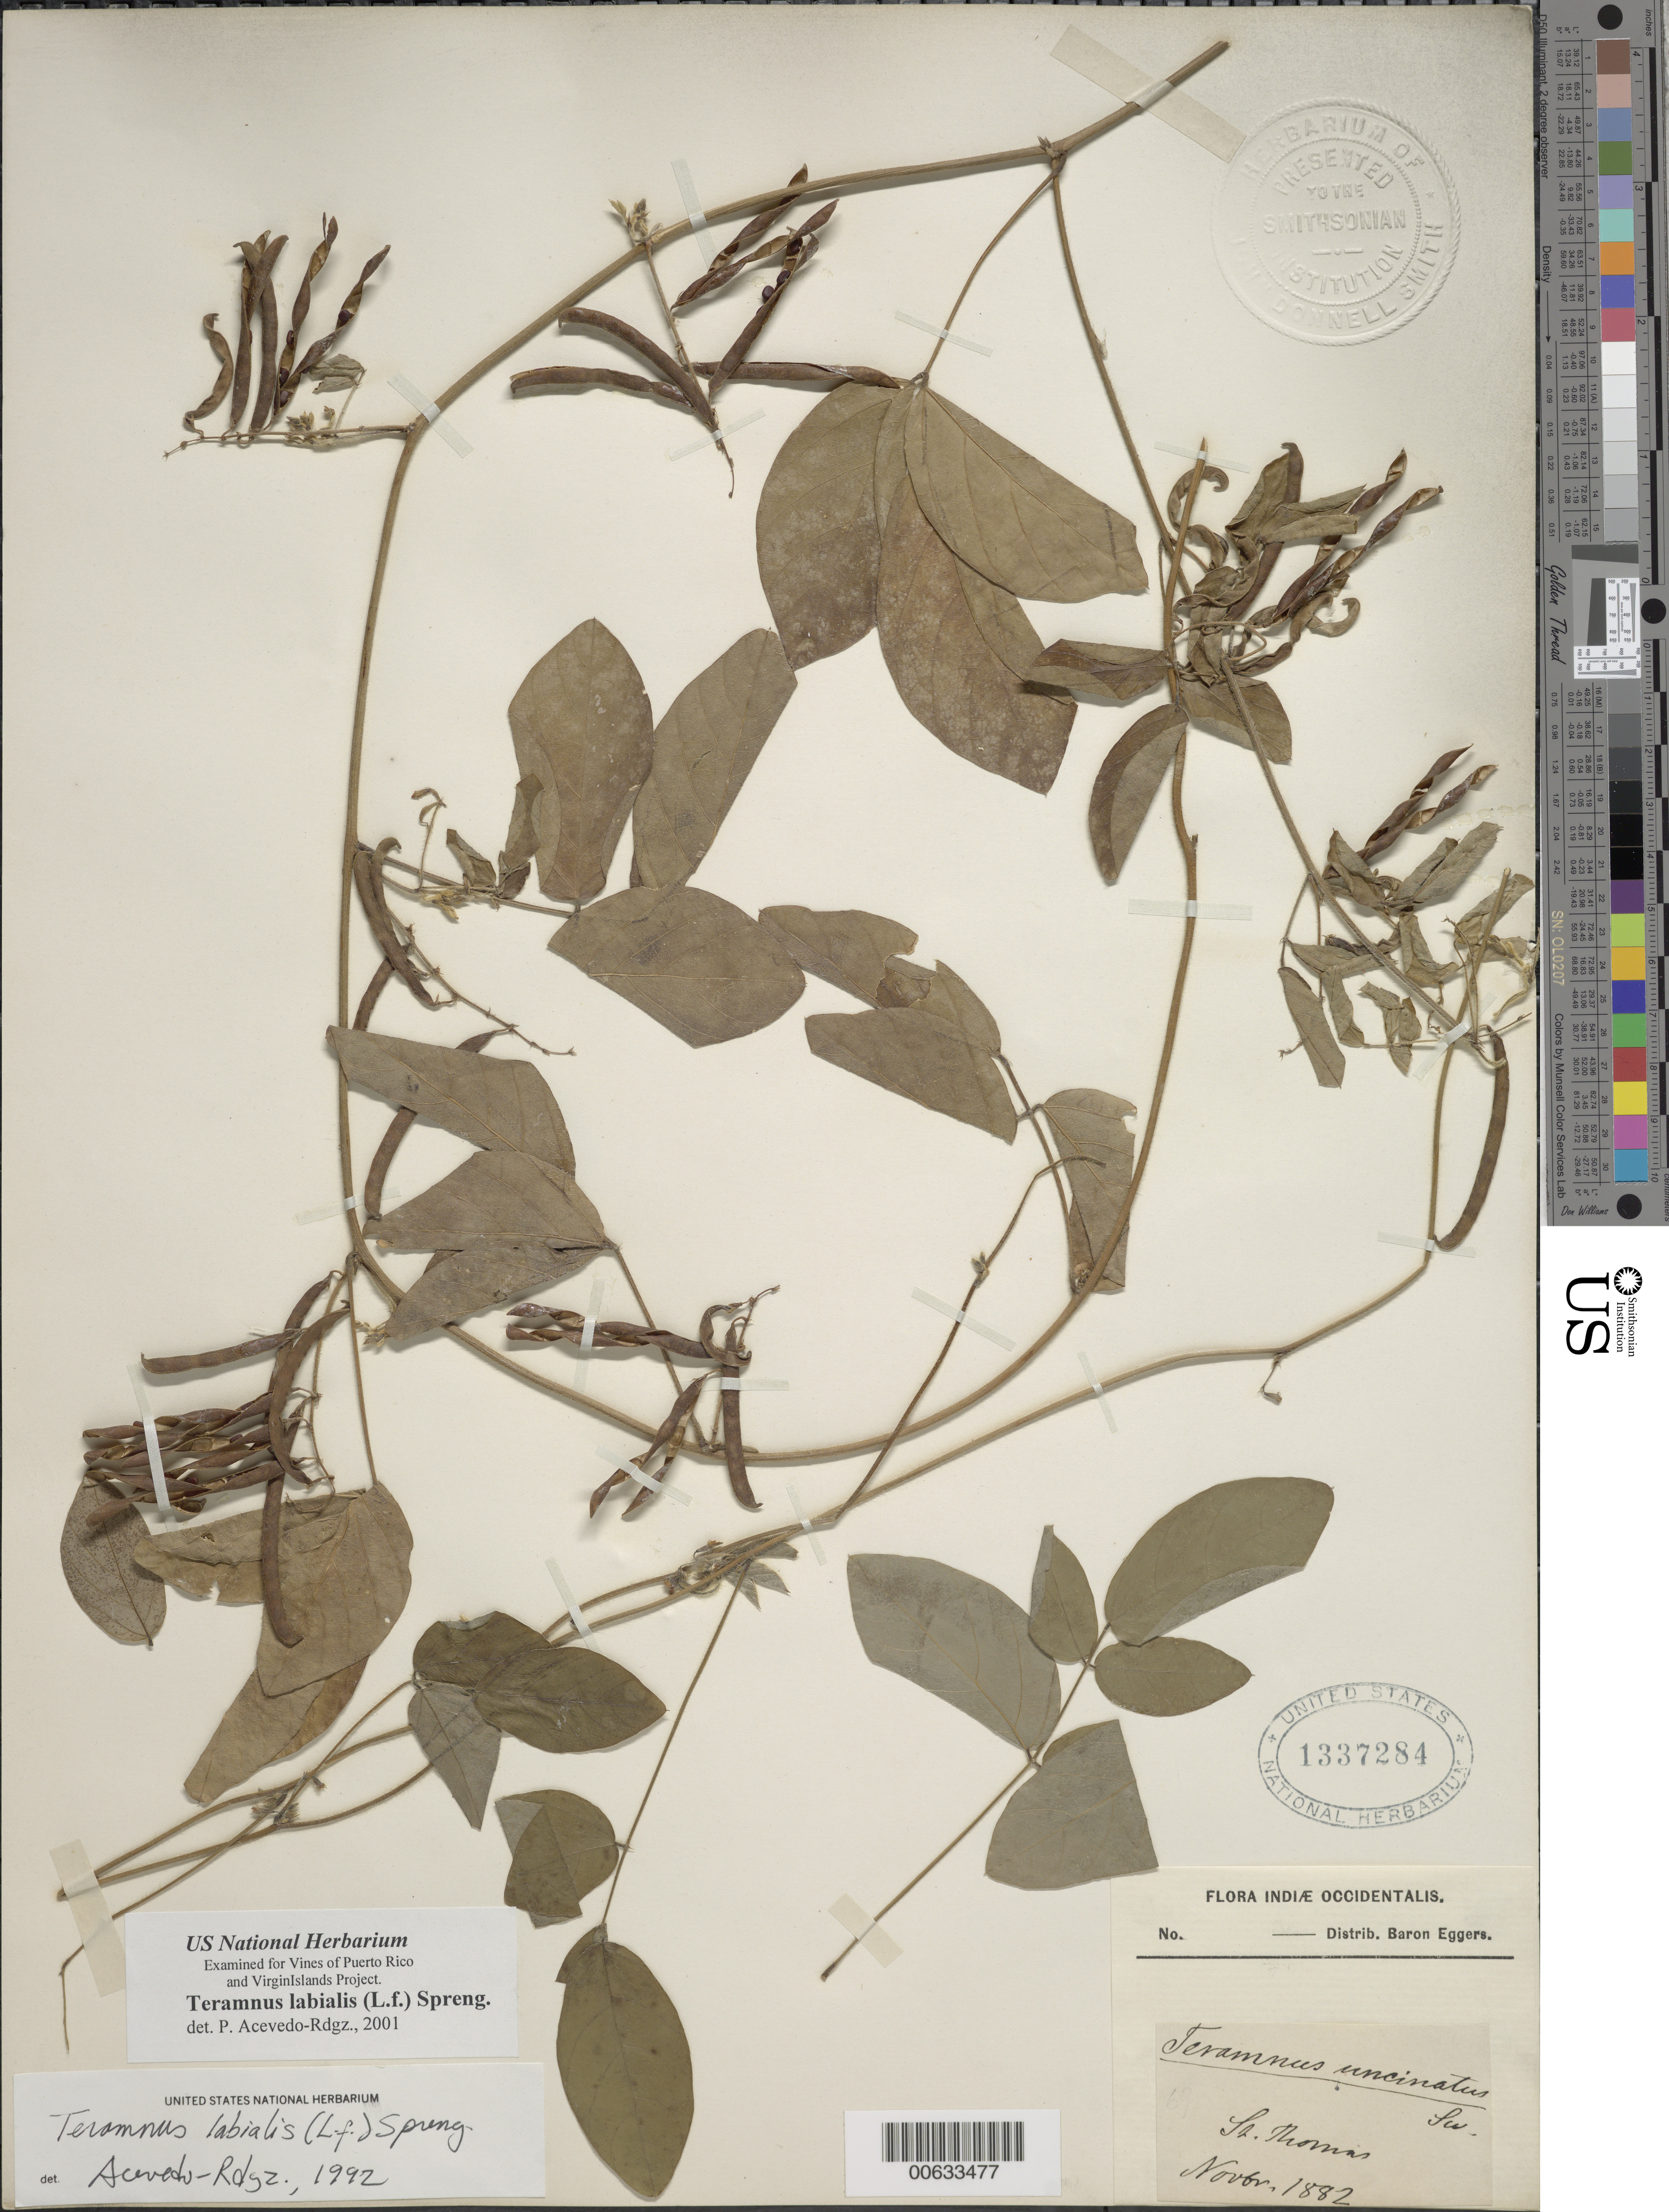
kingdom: Plantae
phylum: Tracheophyta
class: Magnoliopsida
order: Fabales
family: Fabaceae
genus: Teramnus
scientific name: Teramnus labialis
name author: (L. f.) Spreng.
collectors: H. F. A. von Eggers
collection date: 1882-11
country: U.S. Virgin Islands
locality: Indiae Occidentalis, St. Thomas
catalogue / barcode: US 1337284